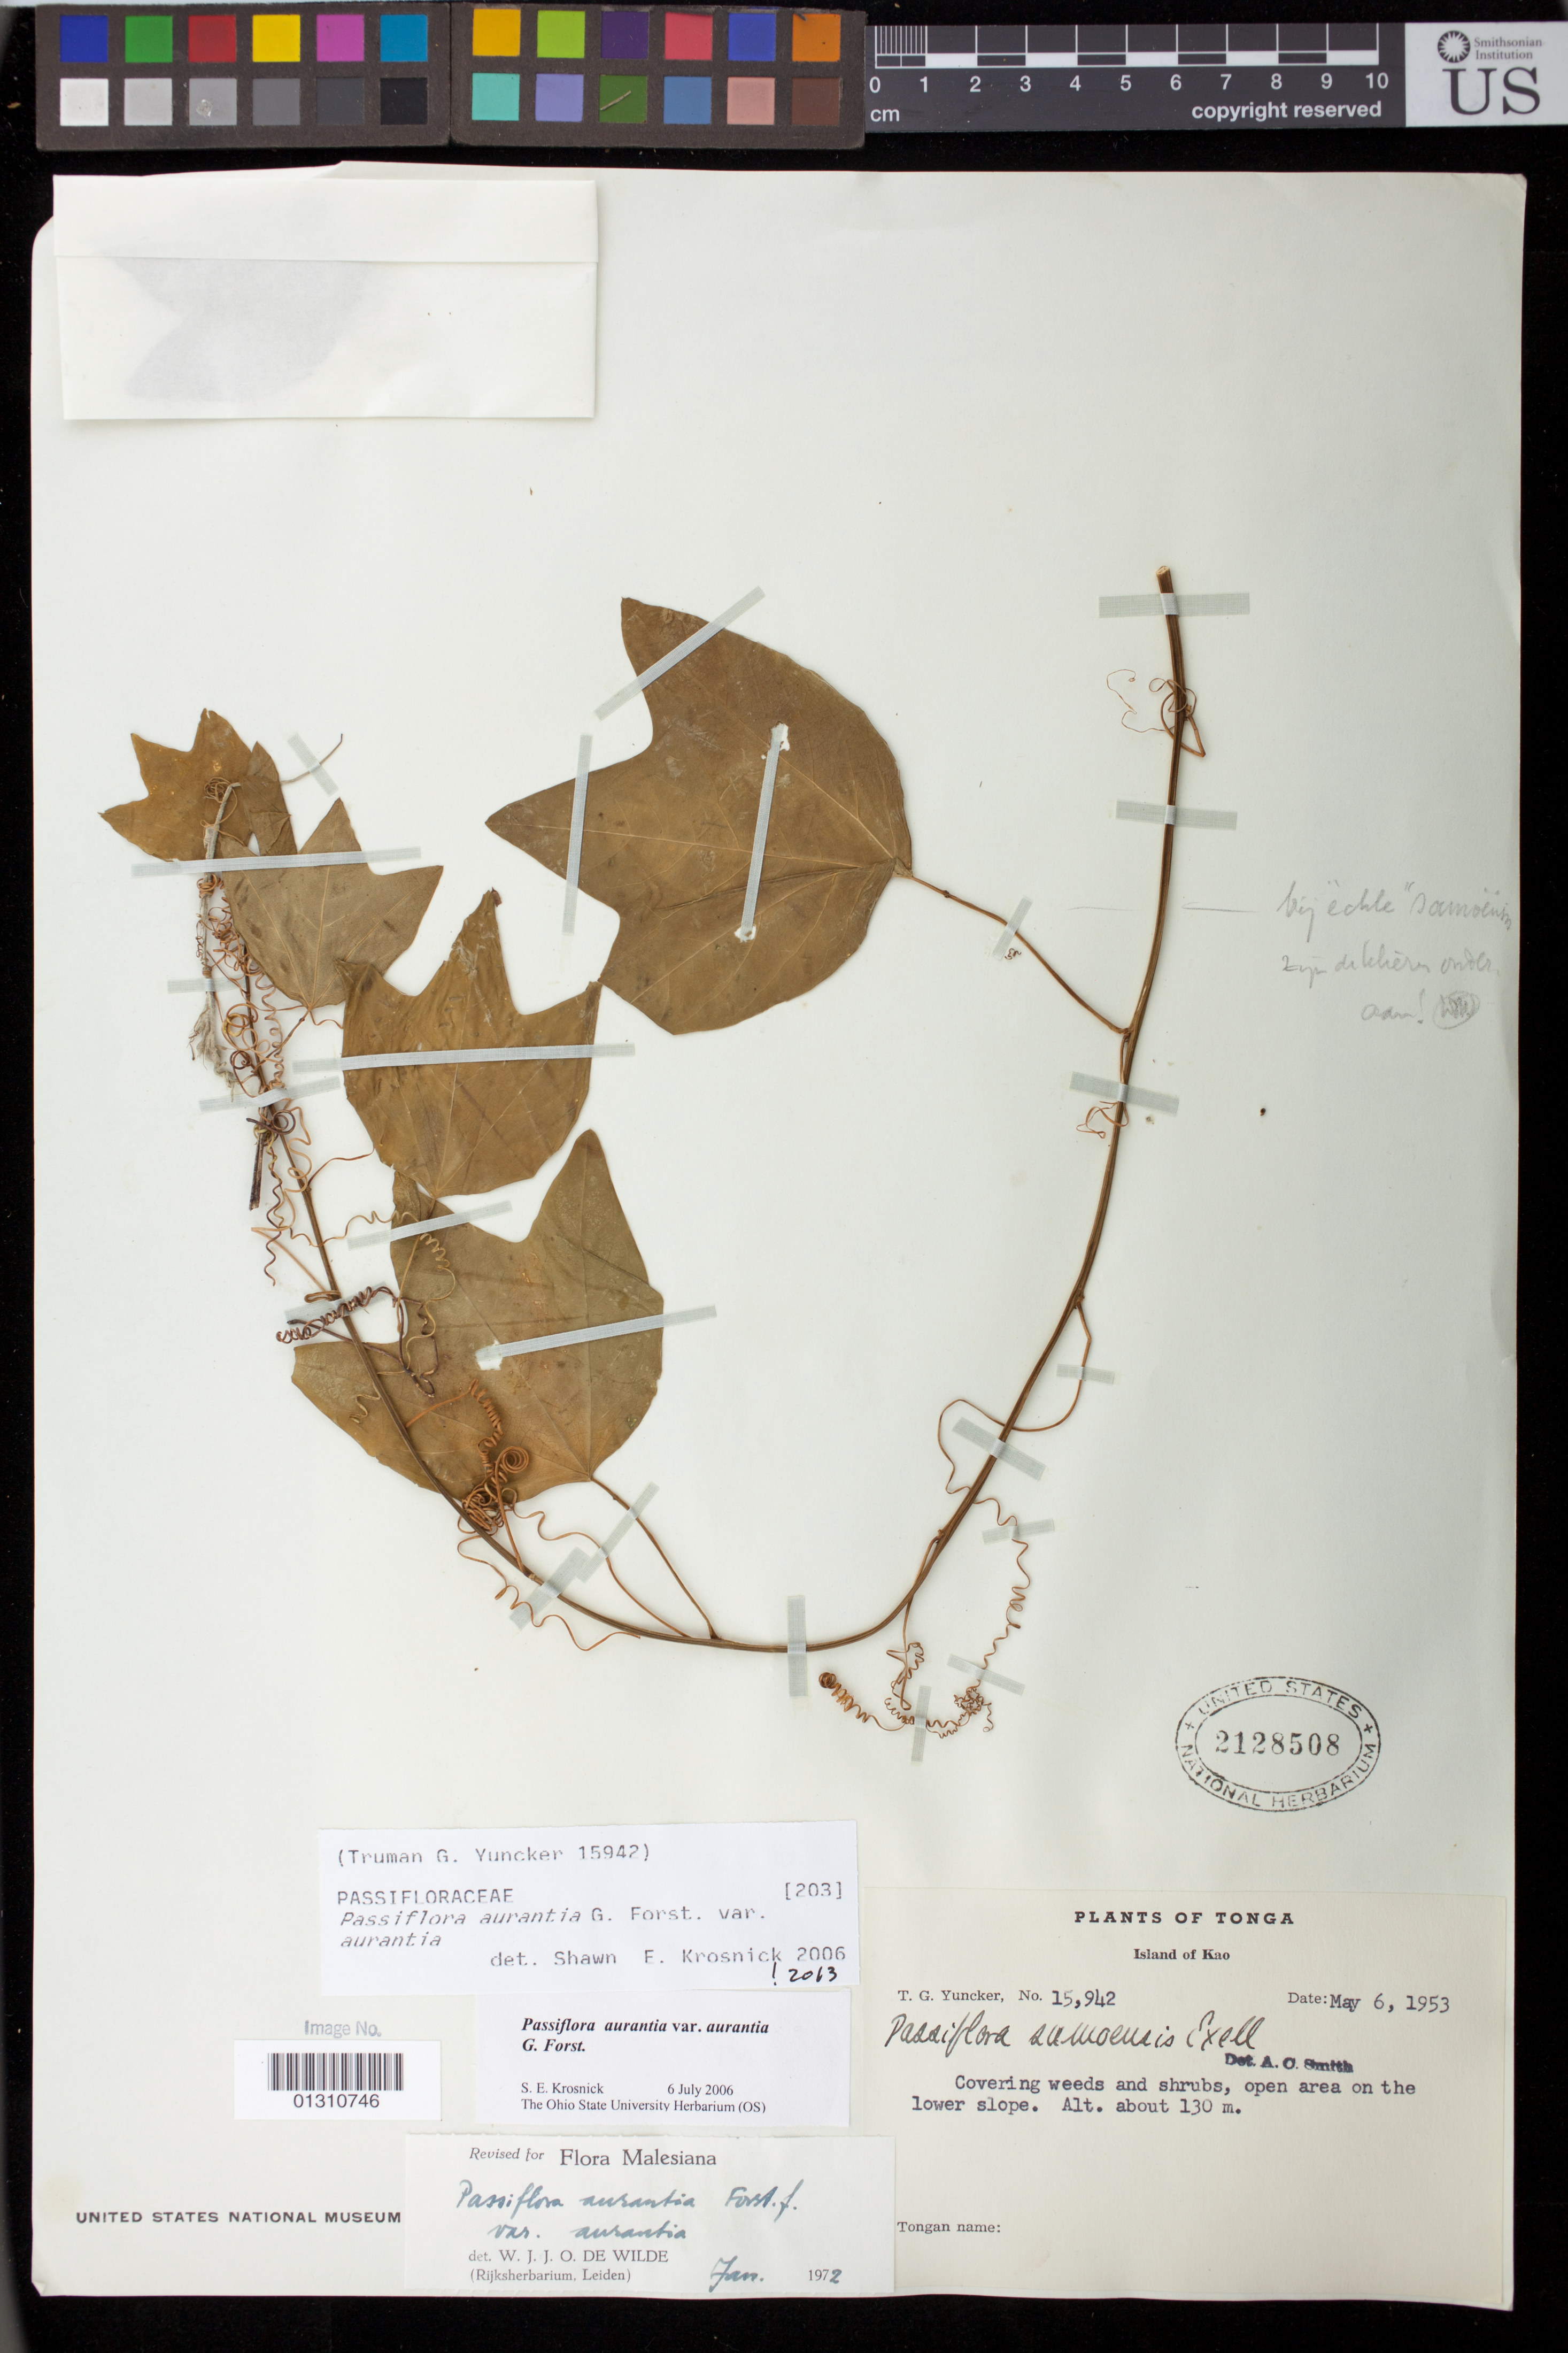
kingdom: Plantae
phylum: Tracheophyta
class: Magnoliopsida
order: Malpighiales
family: Passifloraceae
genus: Passiflora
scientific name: Passiflora aurantia var. aurantia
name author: G. Forst.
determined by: Krosnick, S. E., (OS), Ohio State University Herbarium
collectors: T. G. Yuncker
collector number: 15,942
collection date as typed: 06 May 1953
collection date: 1953-05-06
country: Tonga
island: Kao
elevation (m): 130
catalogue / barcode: US 2128508